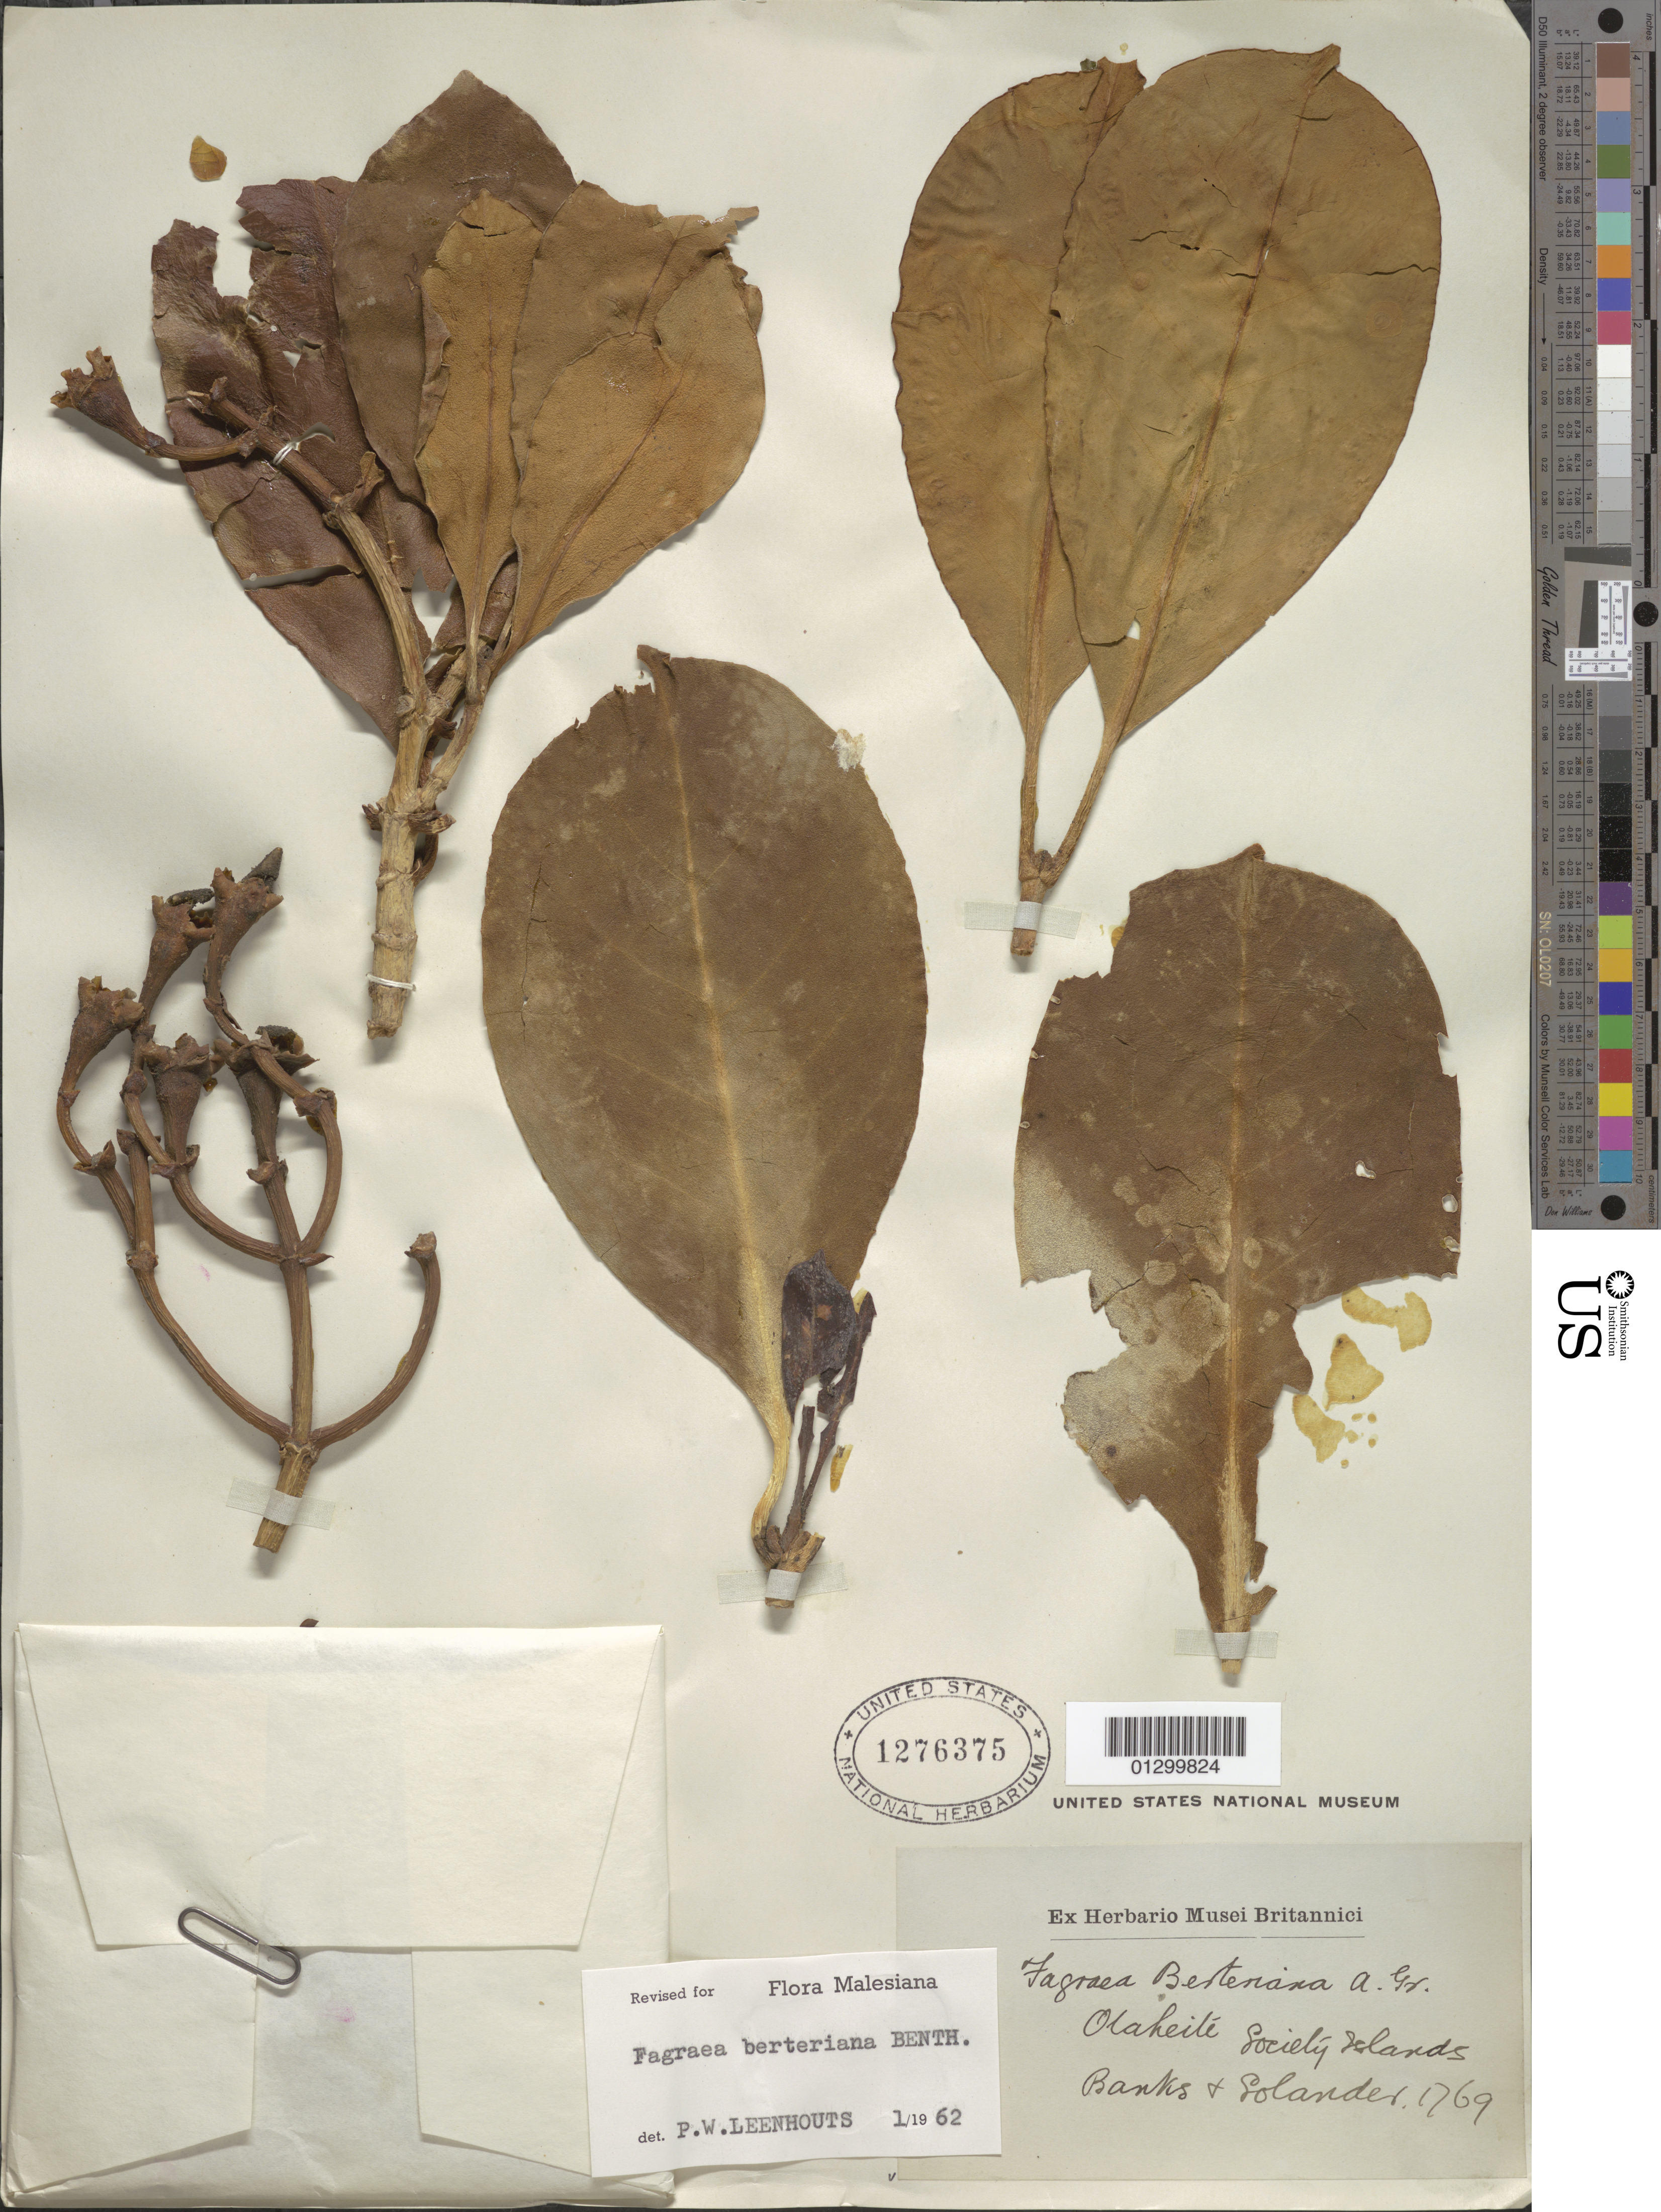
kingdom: Plantae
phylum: Tracheophyta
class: Magnoliopsida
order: Gentianales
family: Gentianaceae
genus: Fagraea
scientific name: Fagraea berteroana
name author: A. Gray ex Benth.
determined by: Leenhouts, Pieter W.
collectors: J. Banks & D. C. Solander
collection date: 1769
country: French Polynesia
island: Tahiti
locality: Otaheile (Otaheite) [=Tahiti}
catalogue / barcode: US 1276375